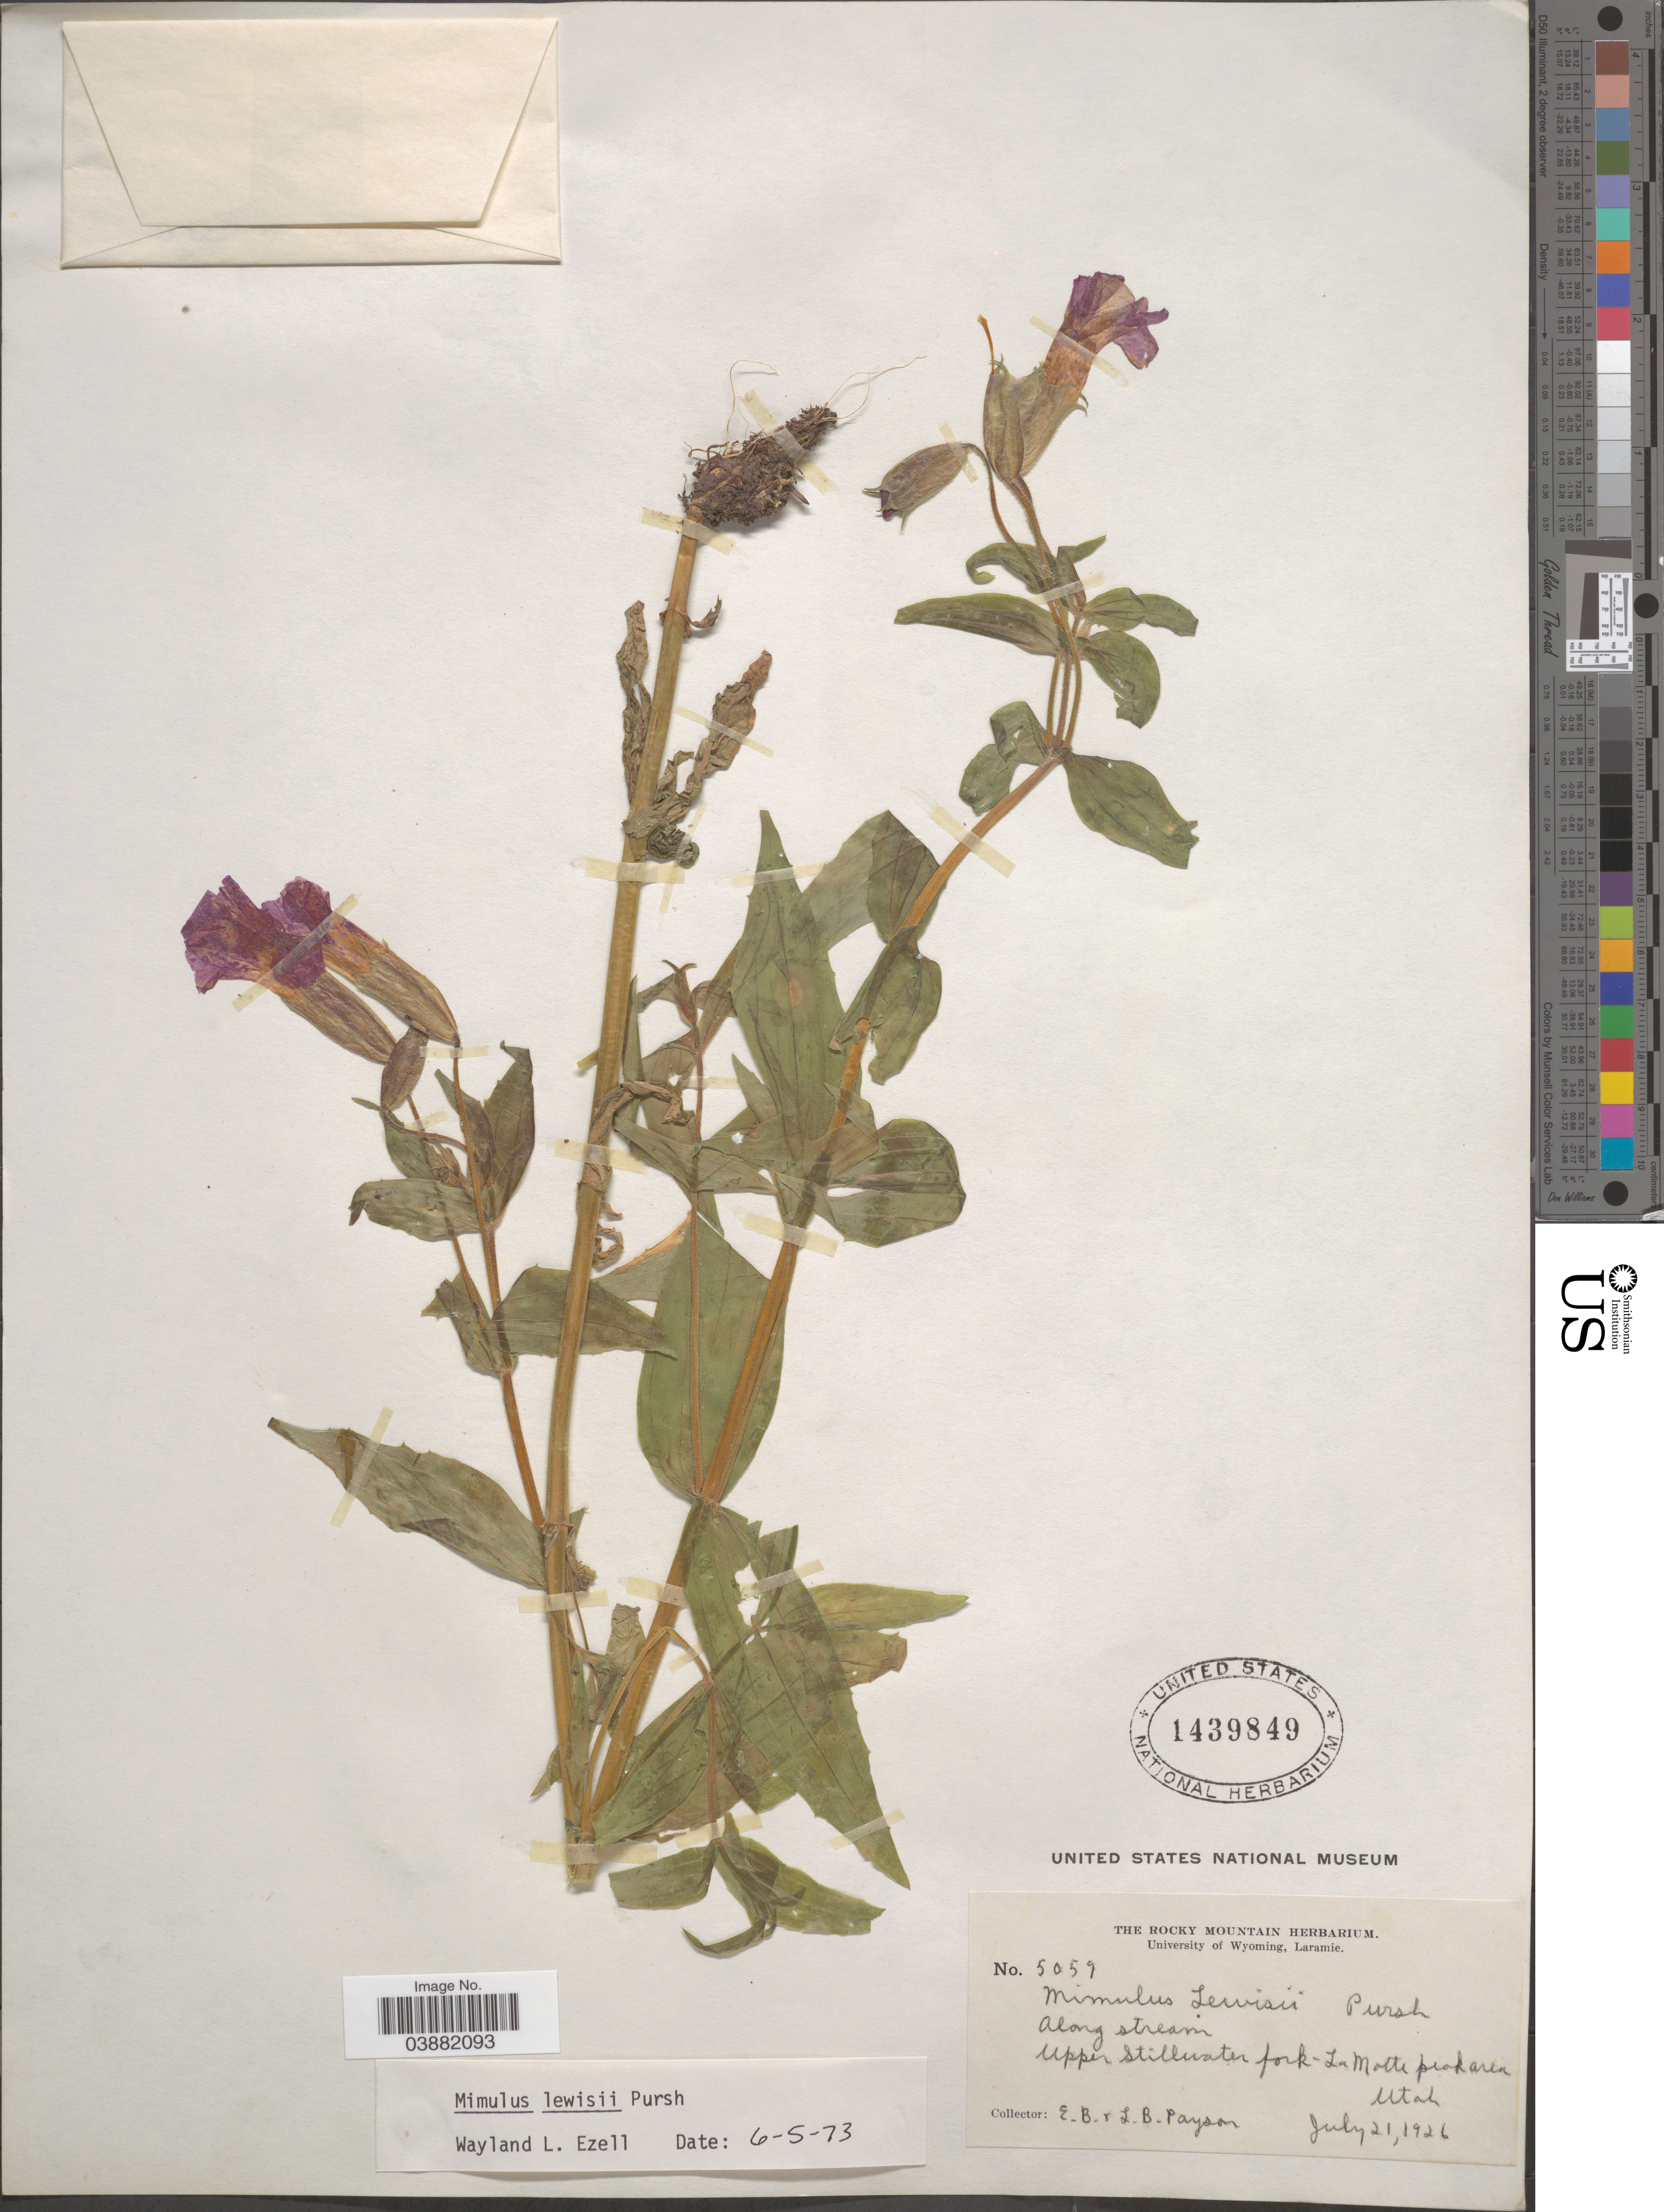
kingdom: Plantae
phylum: Tracheophyta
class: Magnoliopsida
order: Lamiales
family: Phrymaceae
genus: Mimulus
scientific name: Mimulus lewisii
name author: Pursh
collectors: E. B. Payson & L. Payson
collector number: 5059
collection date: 1926-07-21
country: United States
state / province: Utah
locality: Upper stillwater fork - La Motte peak area.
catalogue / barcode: US 1439849